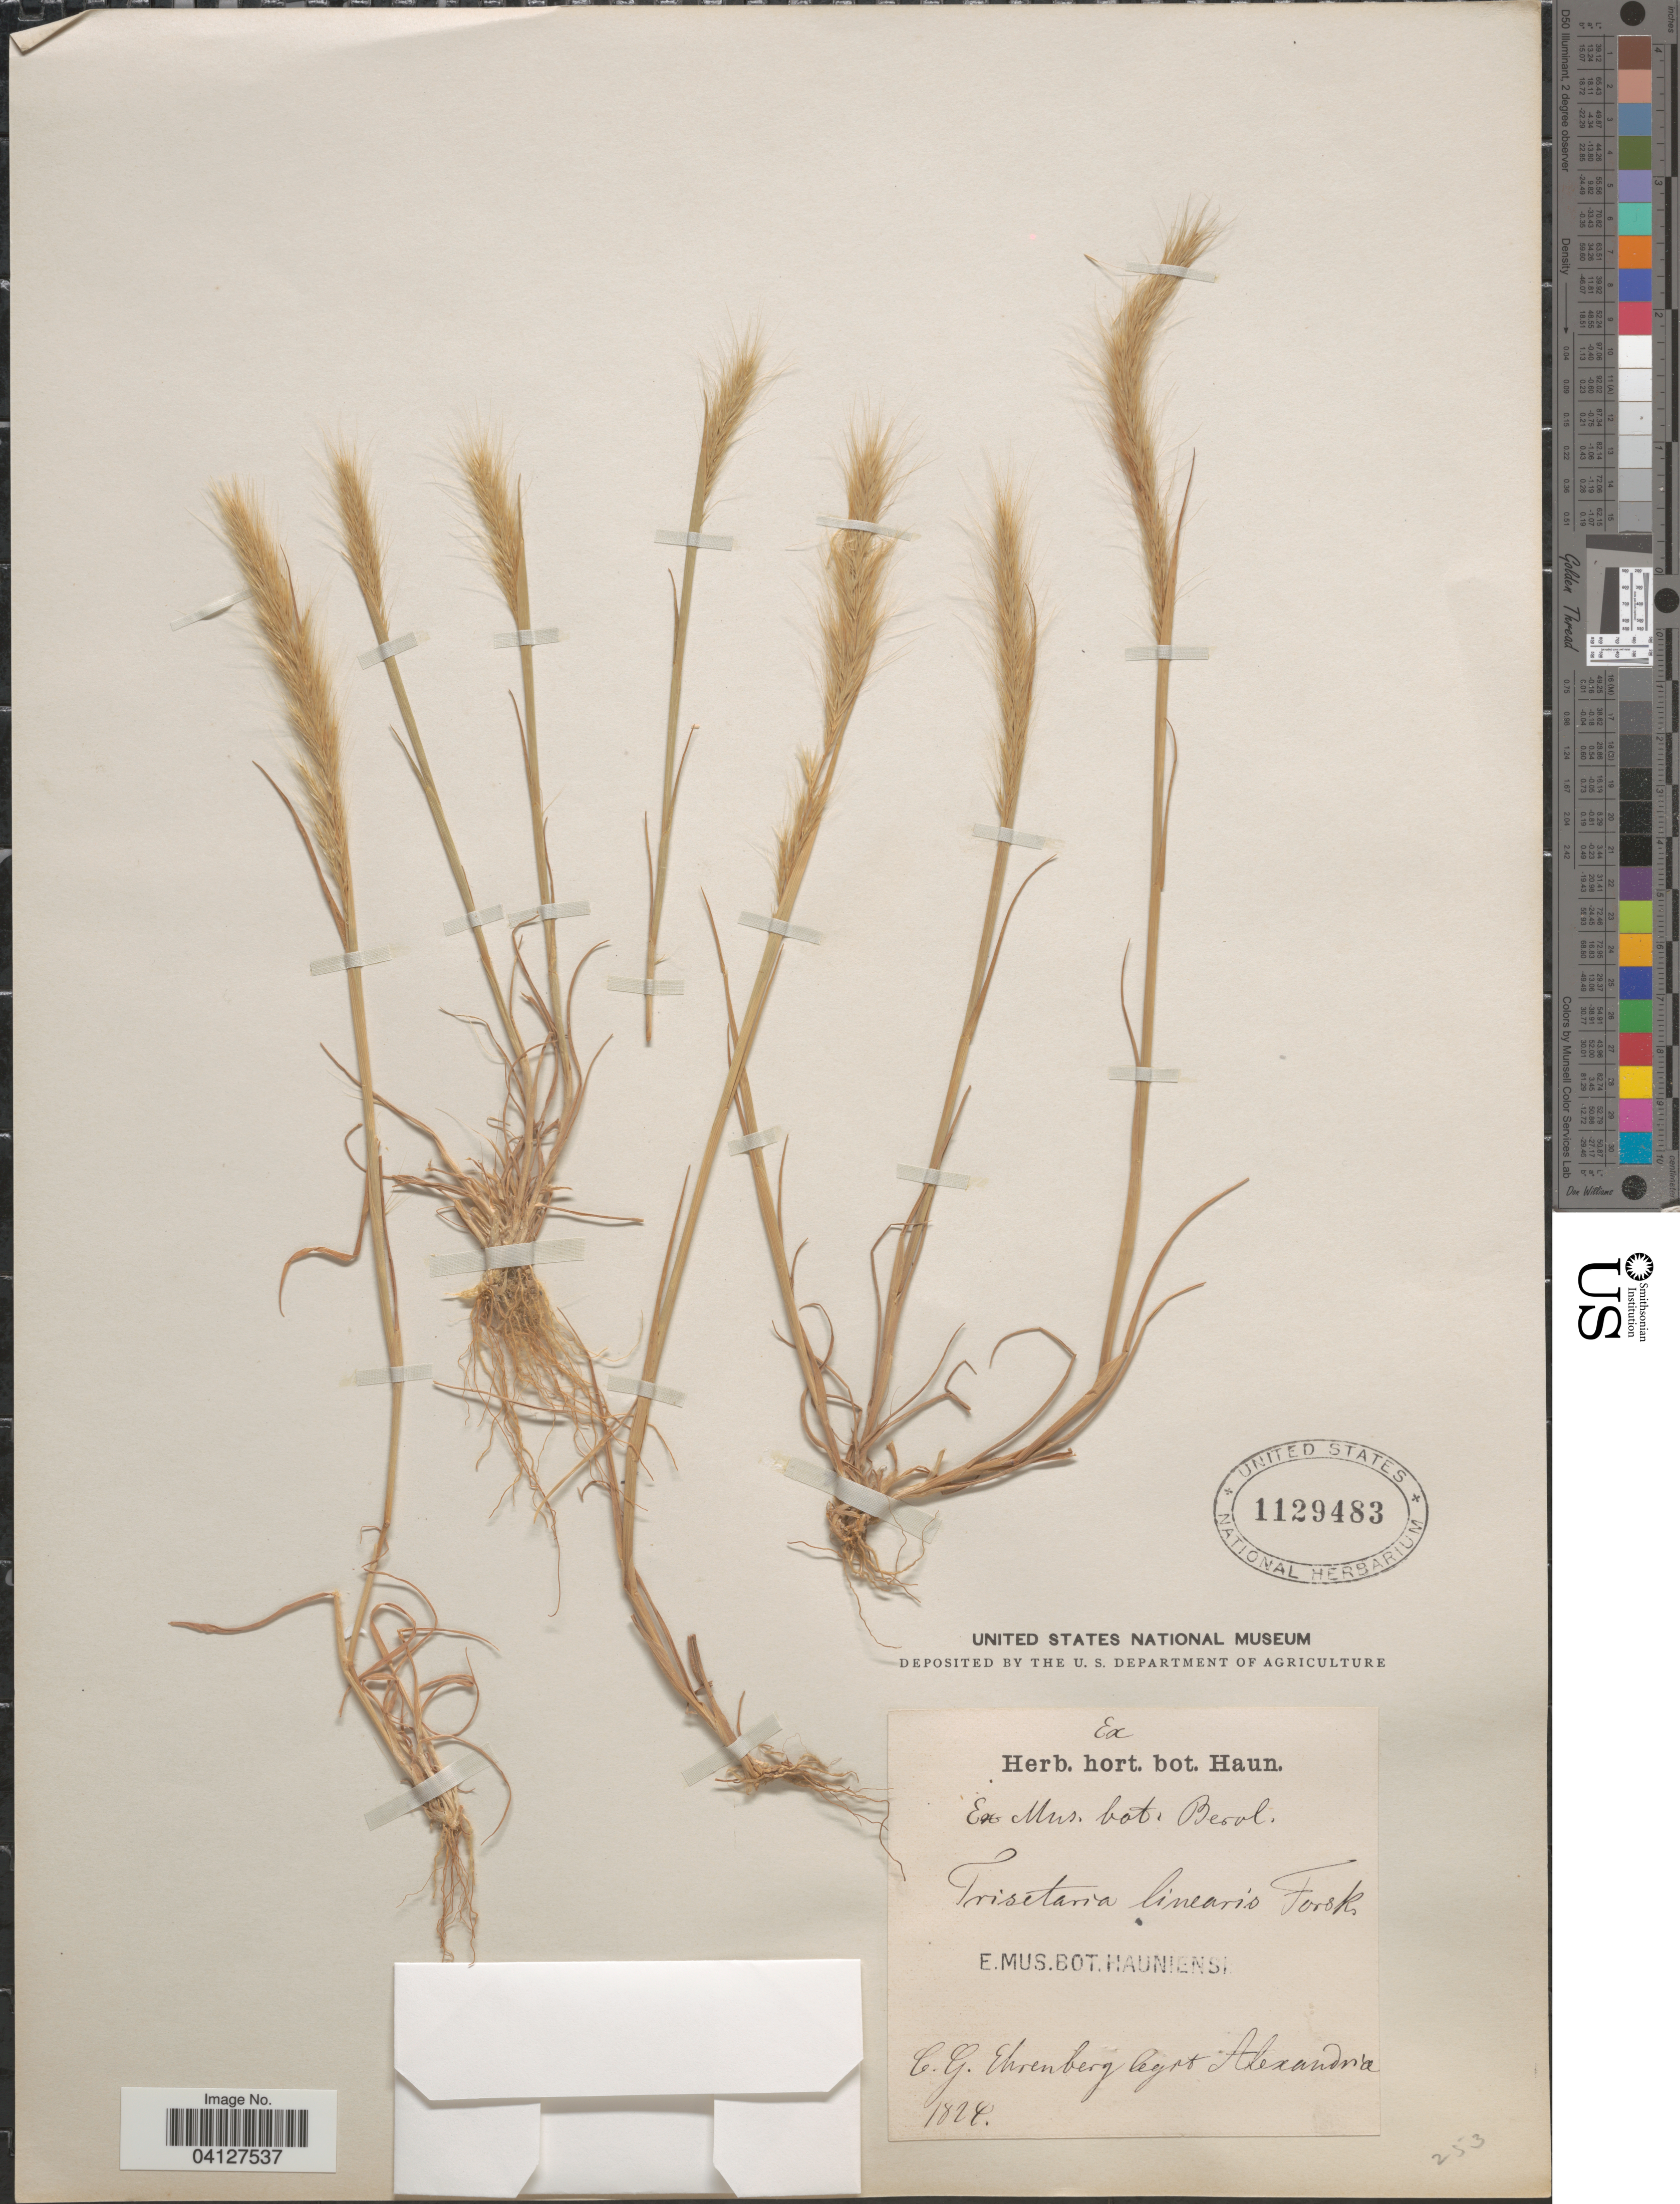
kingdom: Plantae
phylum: Tracheophyta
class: Liliopsida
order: Poales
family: Poaceae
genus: Trisetaria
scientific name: Trisetaria linearis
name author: Forssk.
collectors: C. Ehrenberg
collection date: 1824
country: Egypt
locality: Alexandria.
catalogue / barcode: US 1129483